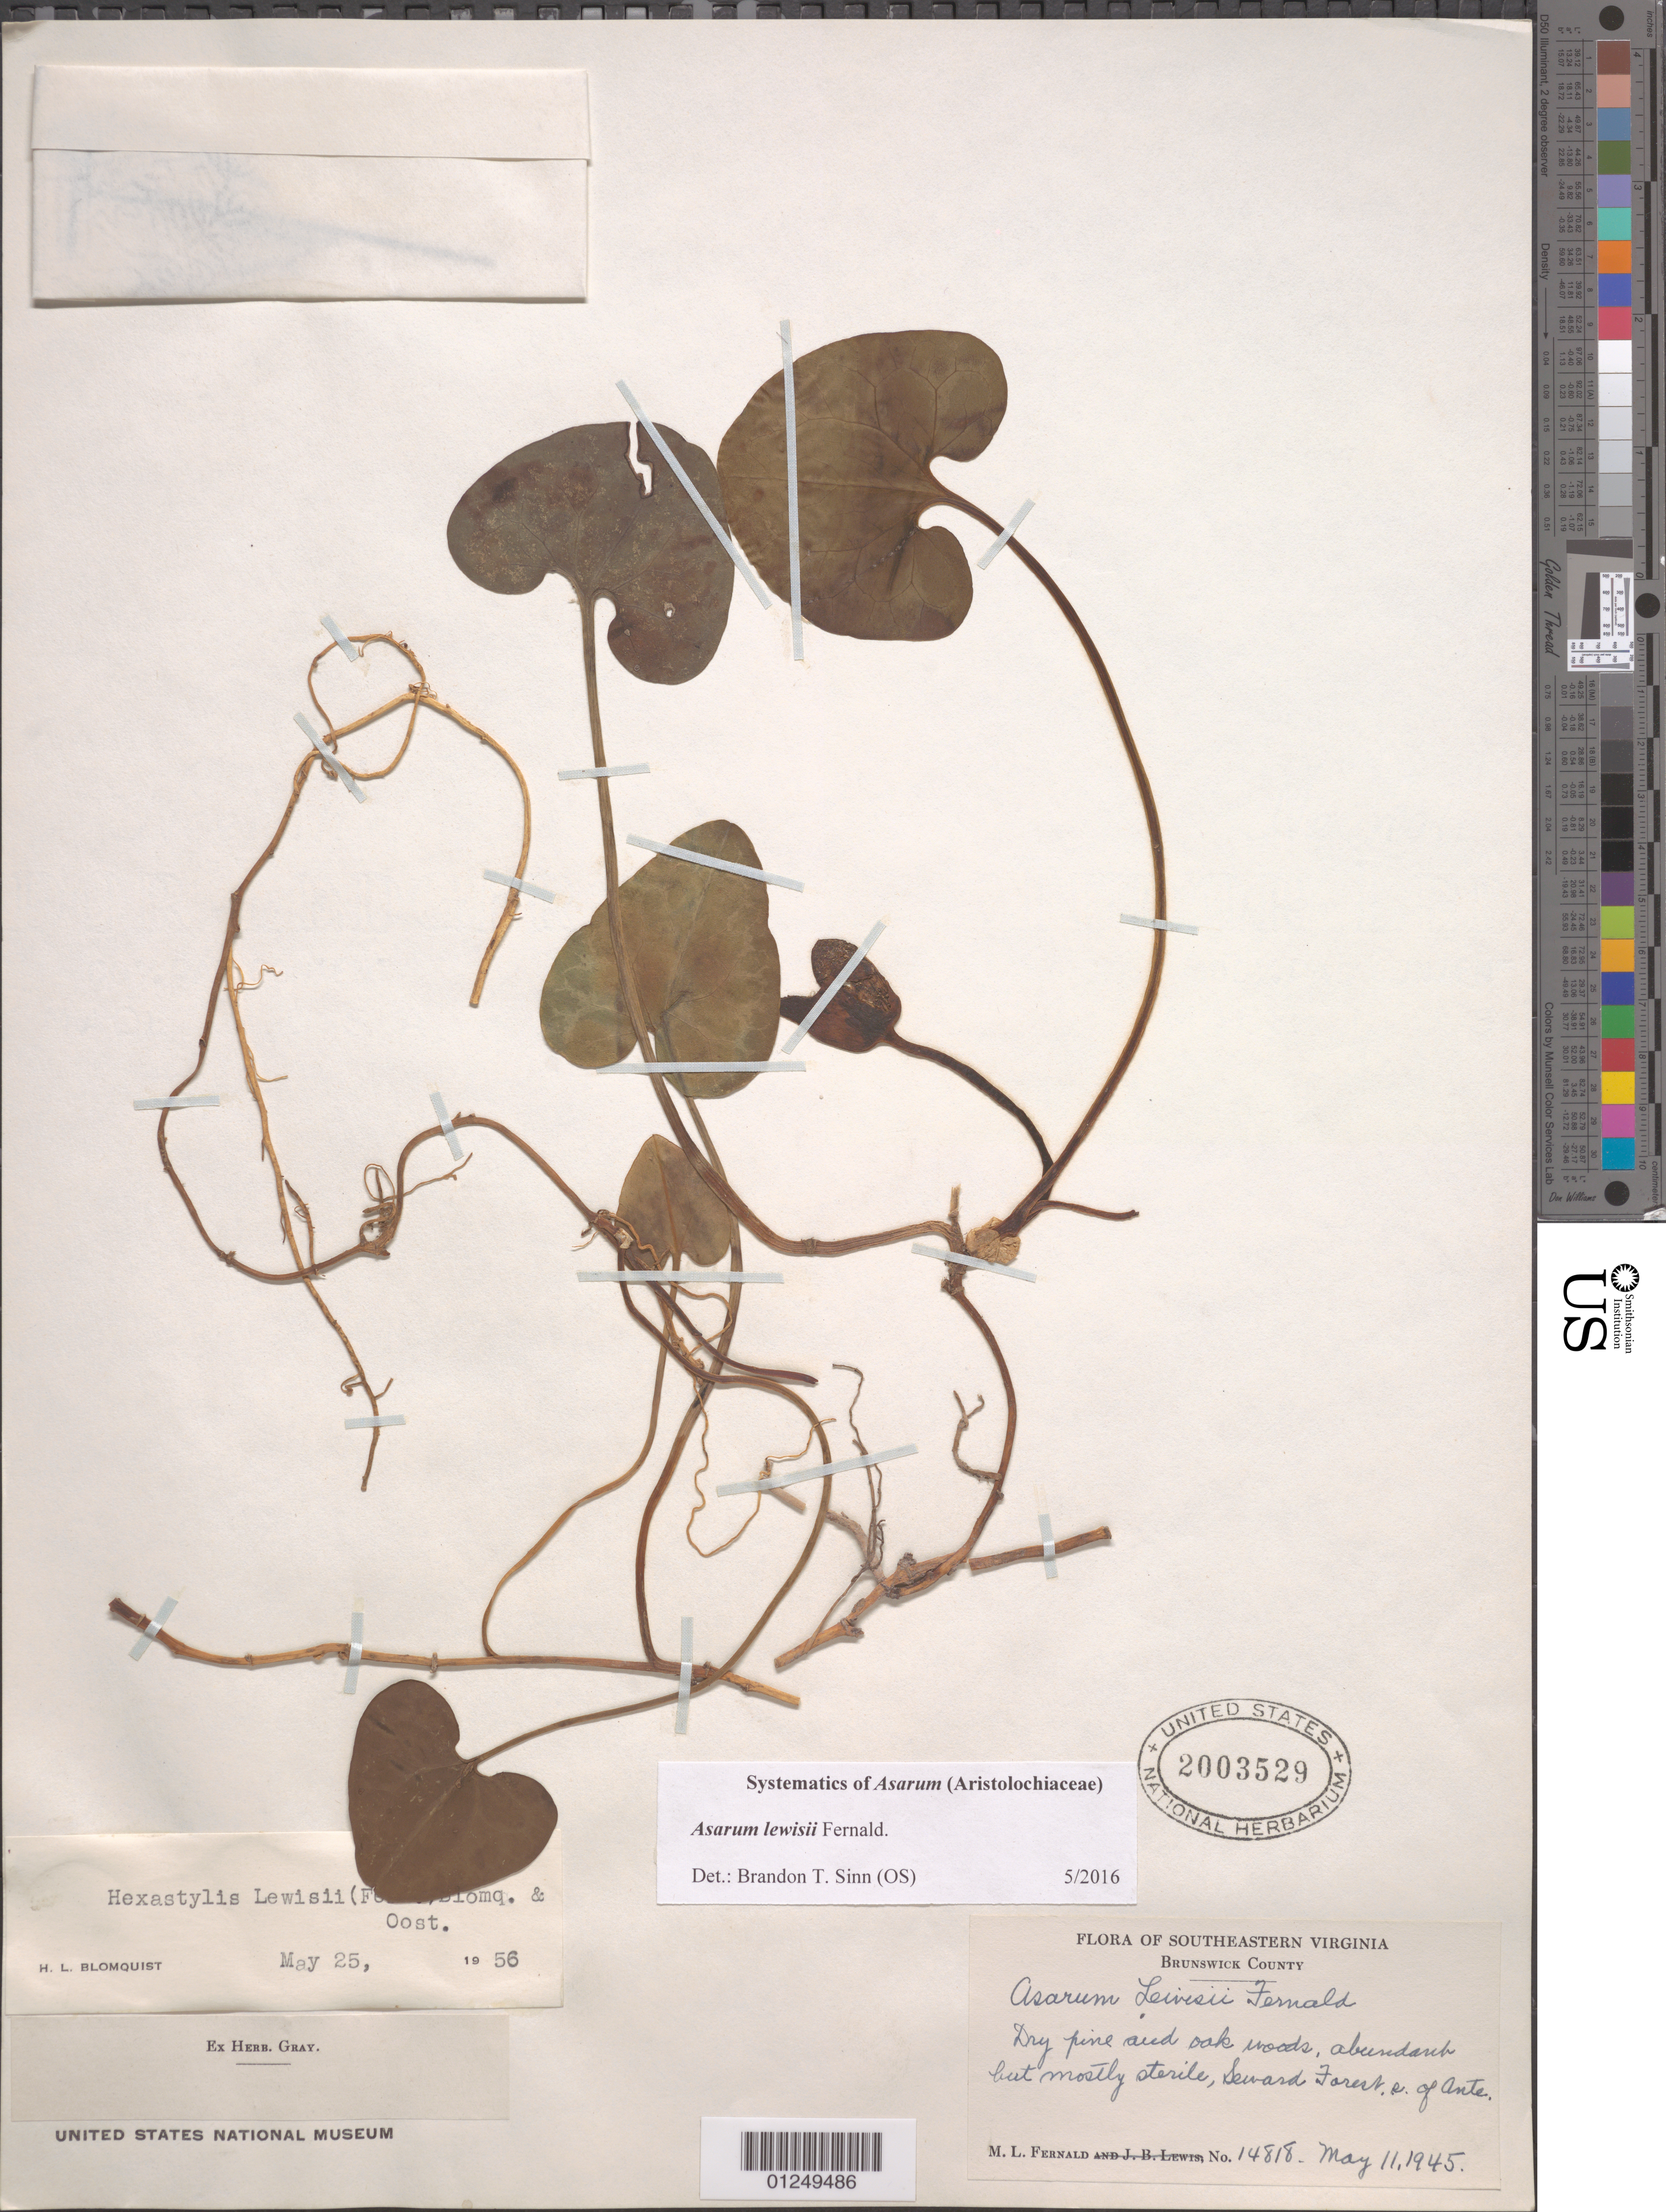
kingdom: Plantae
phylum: Tracheophyta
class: Magnoliopsida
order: Piperales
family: Aristolochiaceae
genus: Hexastylis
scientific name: Hexastylis lewisii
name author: (Fernald) H.L. Blomq. & Oosting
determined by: Blomquist, H. L.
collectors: M. L. Fernald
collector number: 14818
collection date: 1945-05-11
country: United States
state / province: Virginia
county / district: Brunswick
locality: Seward Forest, s. of Ante.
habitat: Dry pine and oak woods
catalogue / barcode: US 2003529